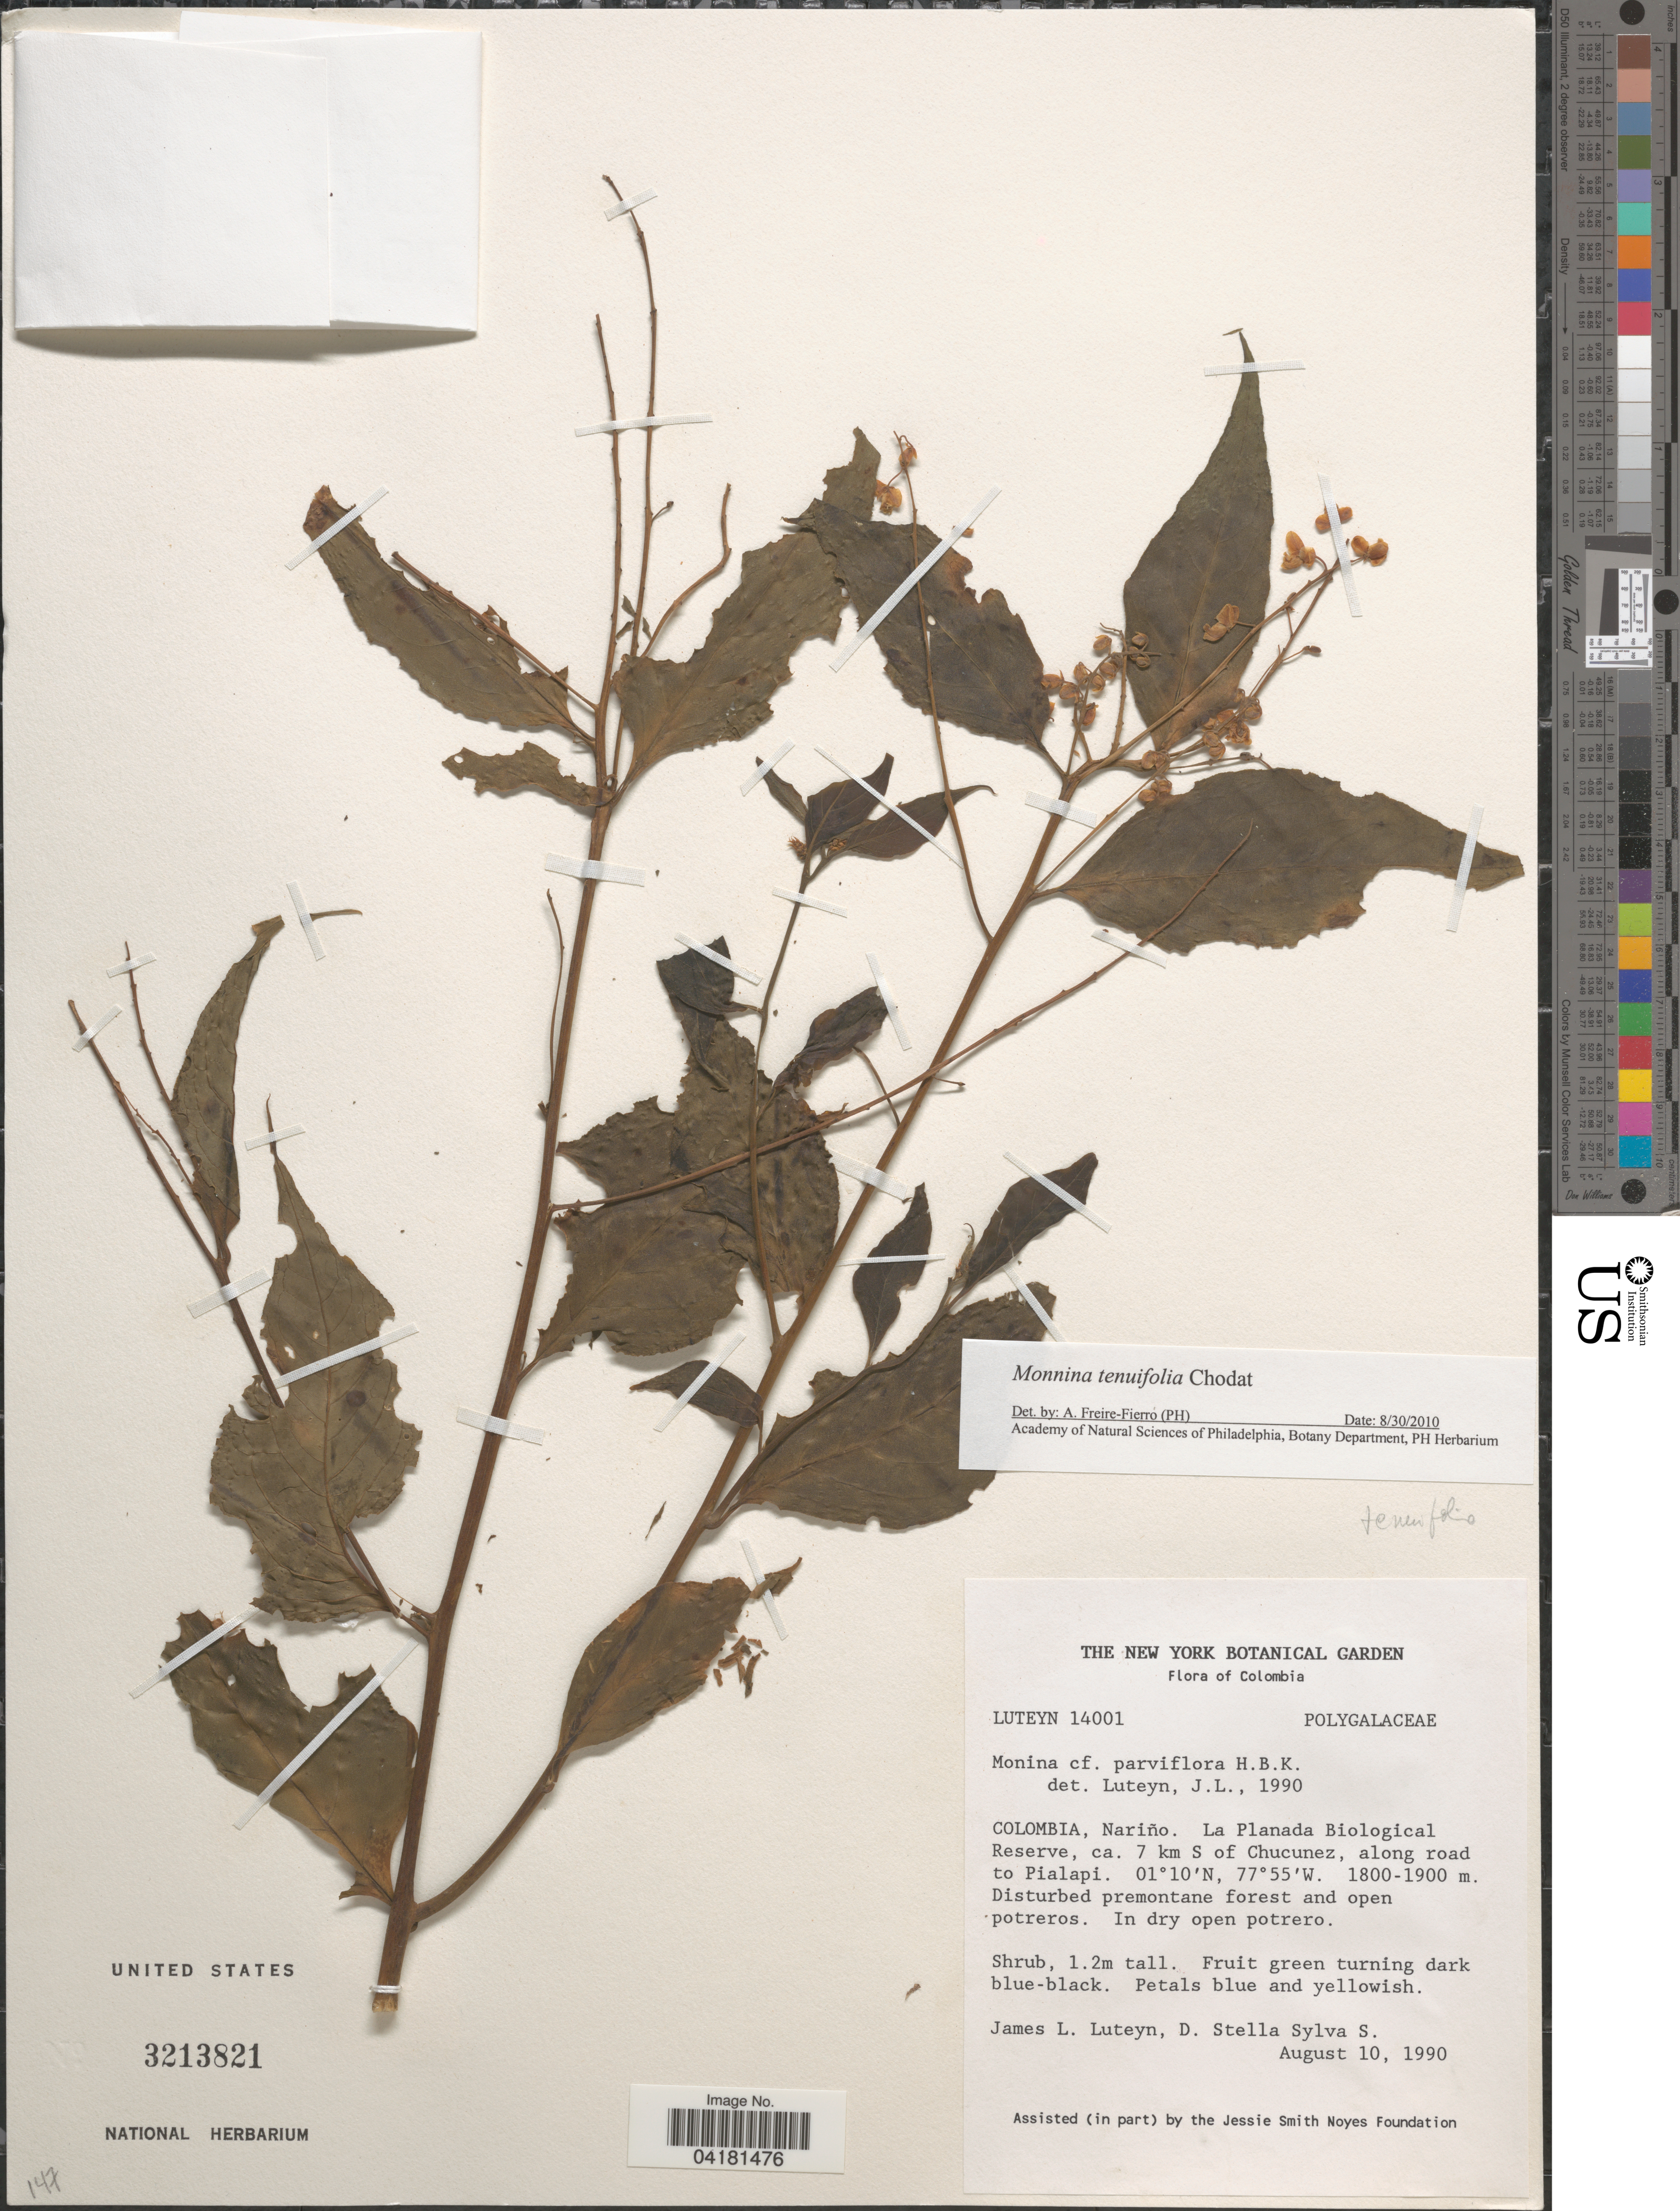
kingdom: Plantae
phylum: Tracheophyta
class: Magnoliopsida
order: Fabales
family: Polygalaceae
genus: Monnina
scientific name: Monnina tenuifolia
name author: Chodat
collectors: J. Luteyn & Stella Sylva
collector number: Luteyn 14001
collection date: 1990-08-10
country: Colombia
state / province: Nariño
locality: La Planada Biological Reserve, ca. 7 km S of Chucunez, along road to Pialapi.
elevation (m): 1800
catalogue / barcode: US 3213821